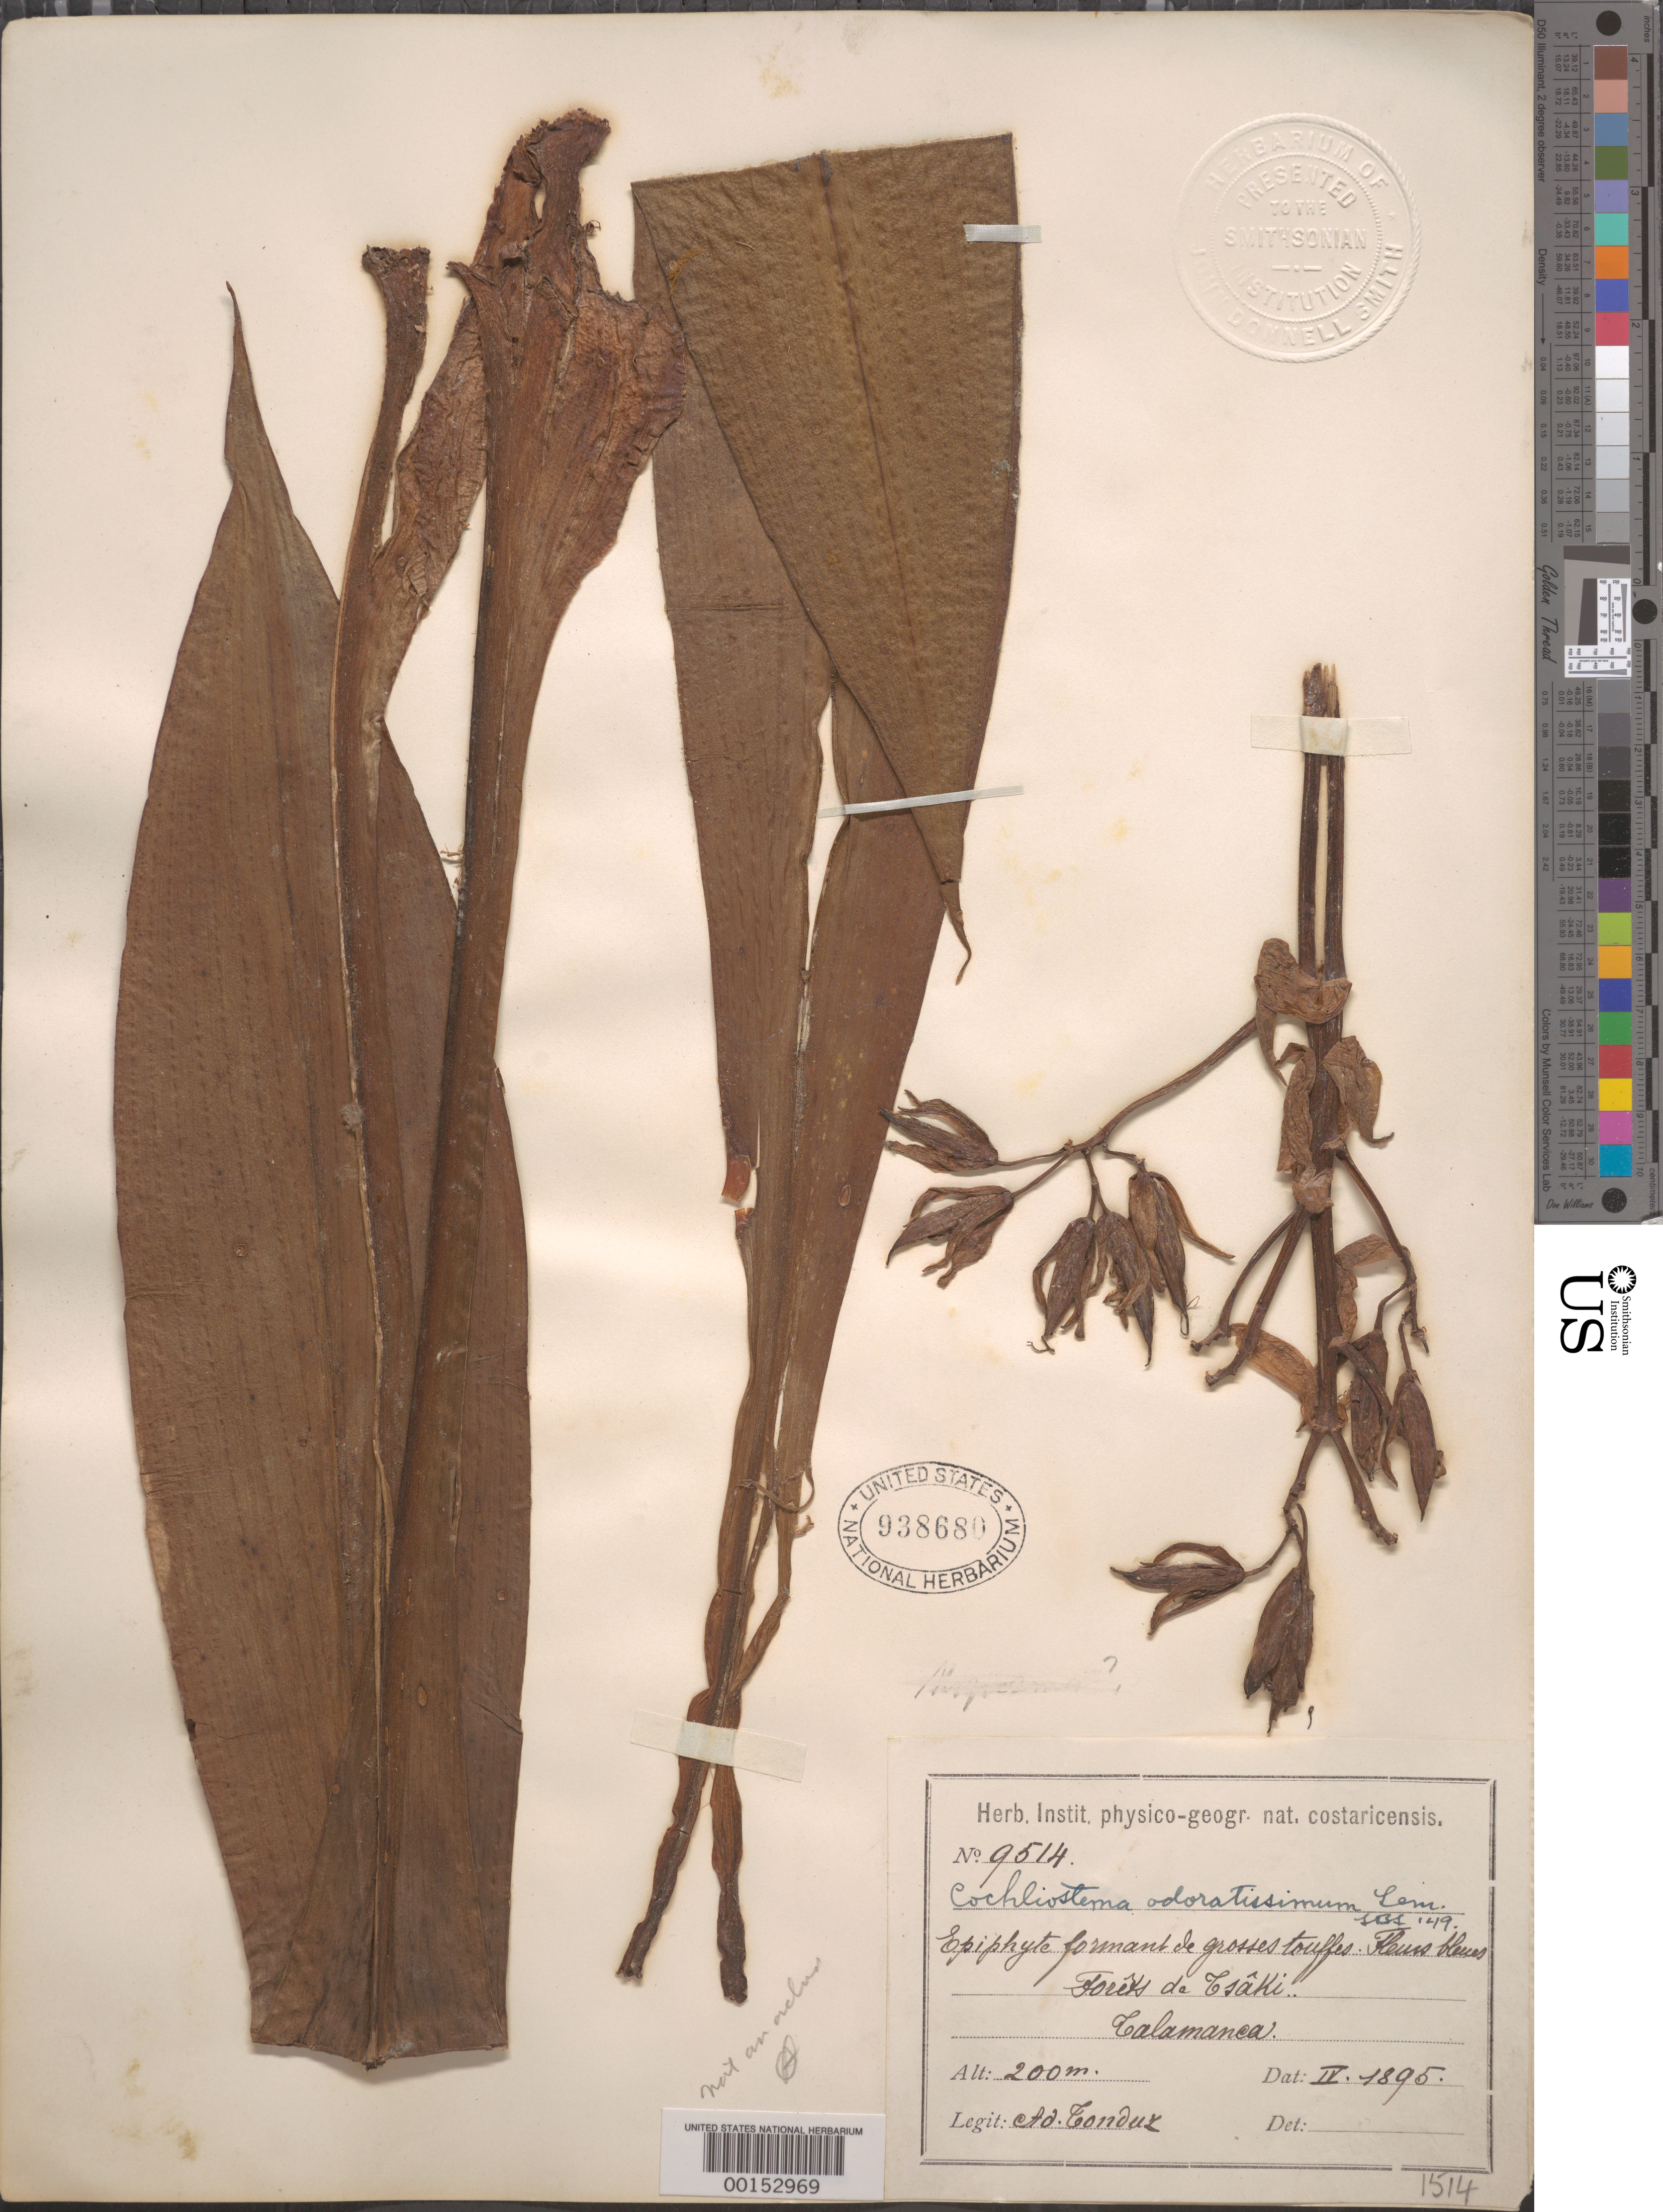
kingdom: Plantae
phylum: Tracheophyta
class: Liliopsida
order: Commelinales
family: Commelinaceae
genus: Cochliostema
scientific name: Cochliostema odoratissimum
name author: Lem.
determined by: Smith, Lyman B., (US), NMNH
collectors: A. Tonduz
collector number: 9514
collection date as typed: Apr 1895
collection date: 1895-04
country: Costa Rica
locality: Talamanca; Tsaki forest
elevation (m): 200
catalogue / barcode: US 938680